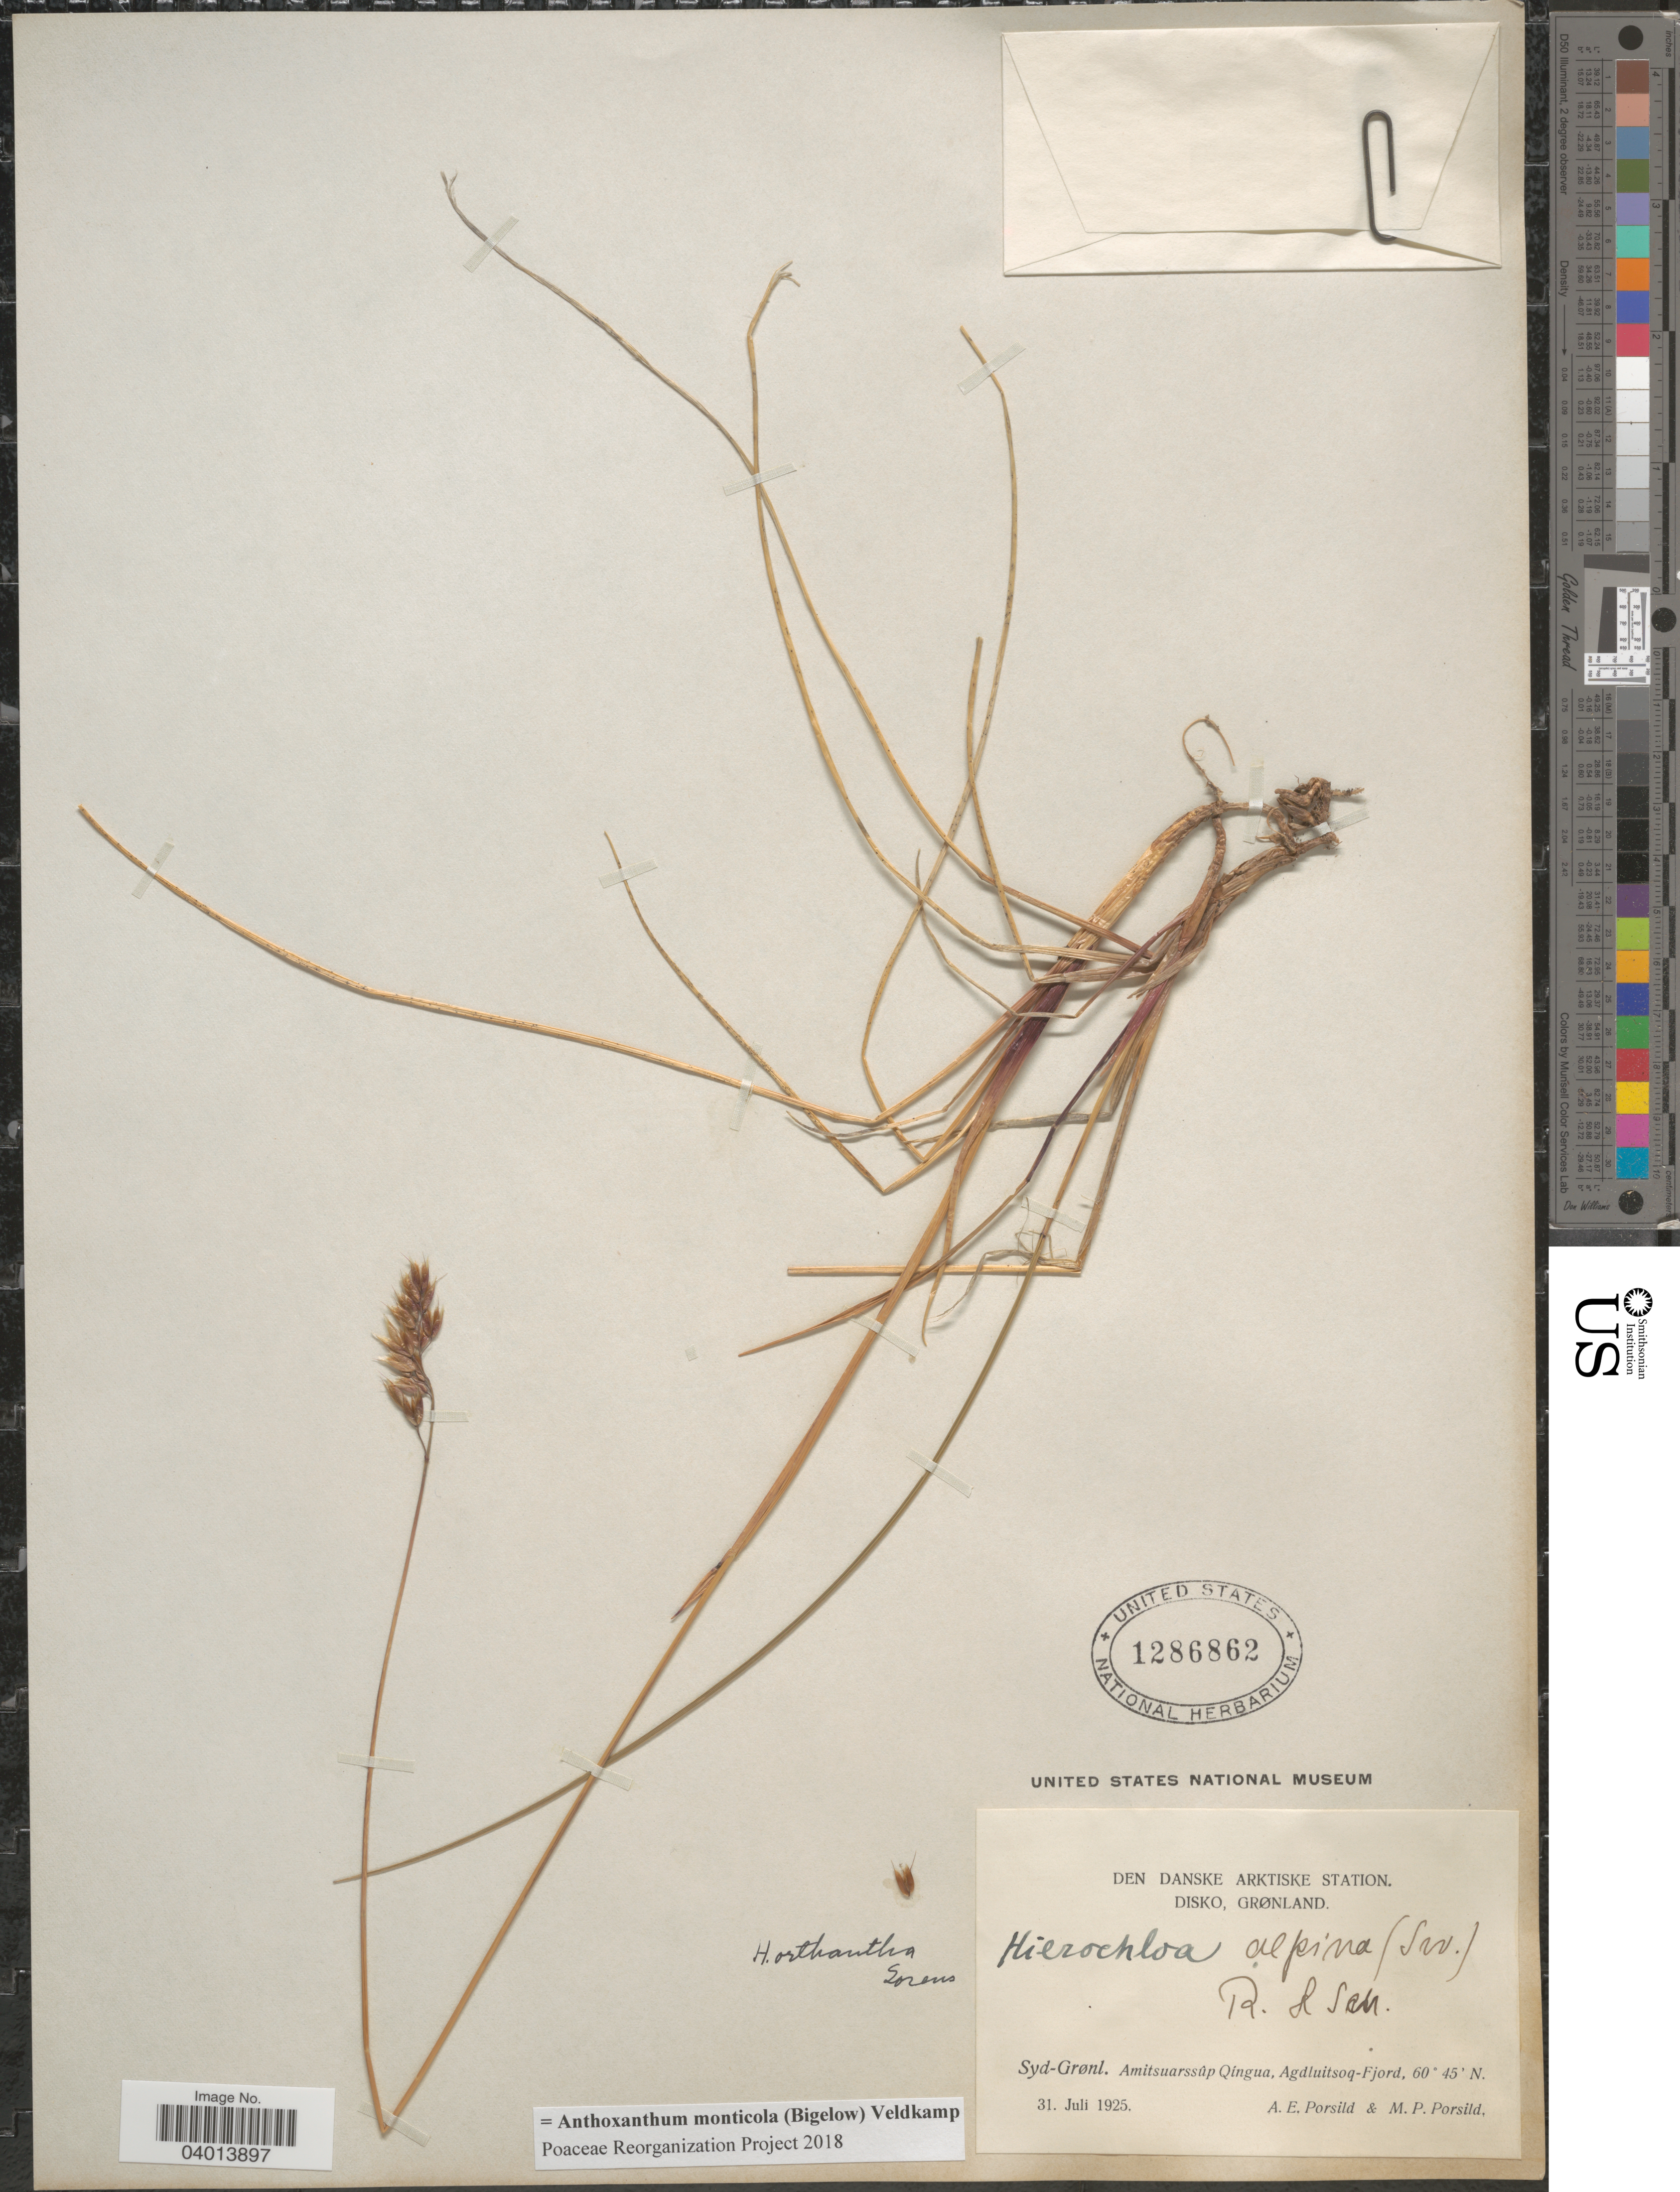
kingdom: Plantae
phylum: Tracheophyta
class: Liliopsida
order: Poales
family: Poaceae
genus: Anthoxanthum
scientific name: Anthoxanthum monticola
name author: (Bigelow) Veldkamp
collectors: A. E. Porsild & M. P. Porsild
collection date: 1925-07-31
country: Greenland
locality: Den Danske Arktiske Station. Disko, Grønland. Syd-Grønl. Amitsuarssûp Qíngua, Agdluissoq-Fjord.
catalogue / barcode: US 1286862